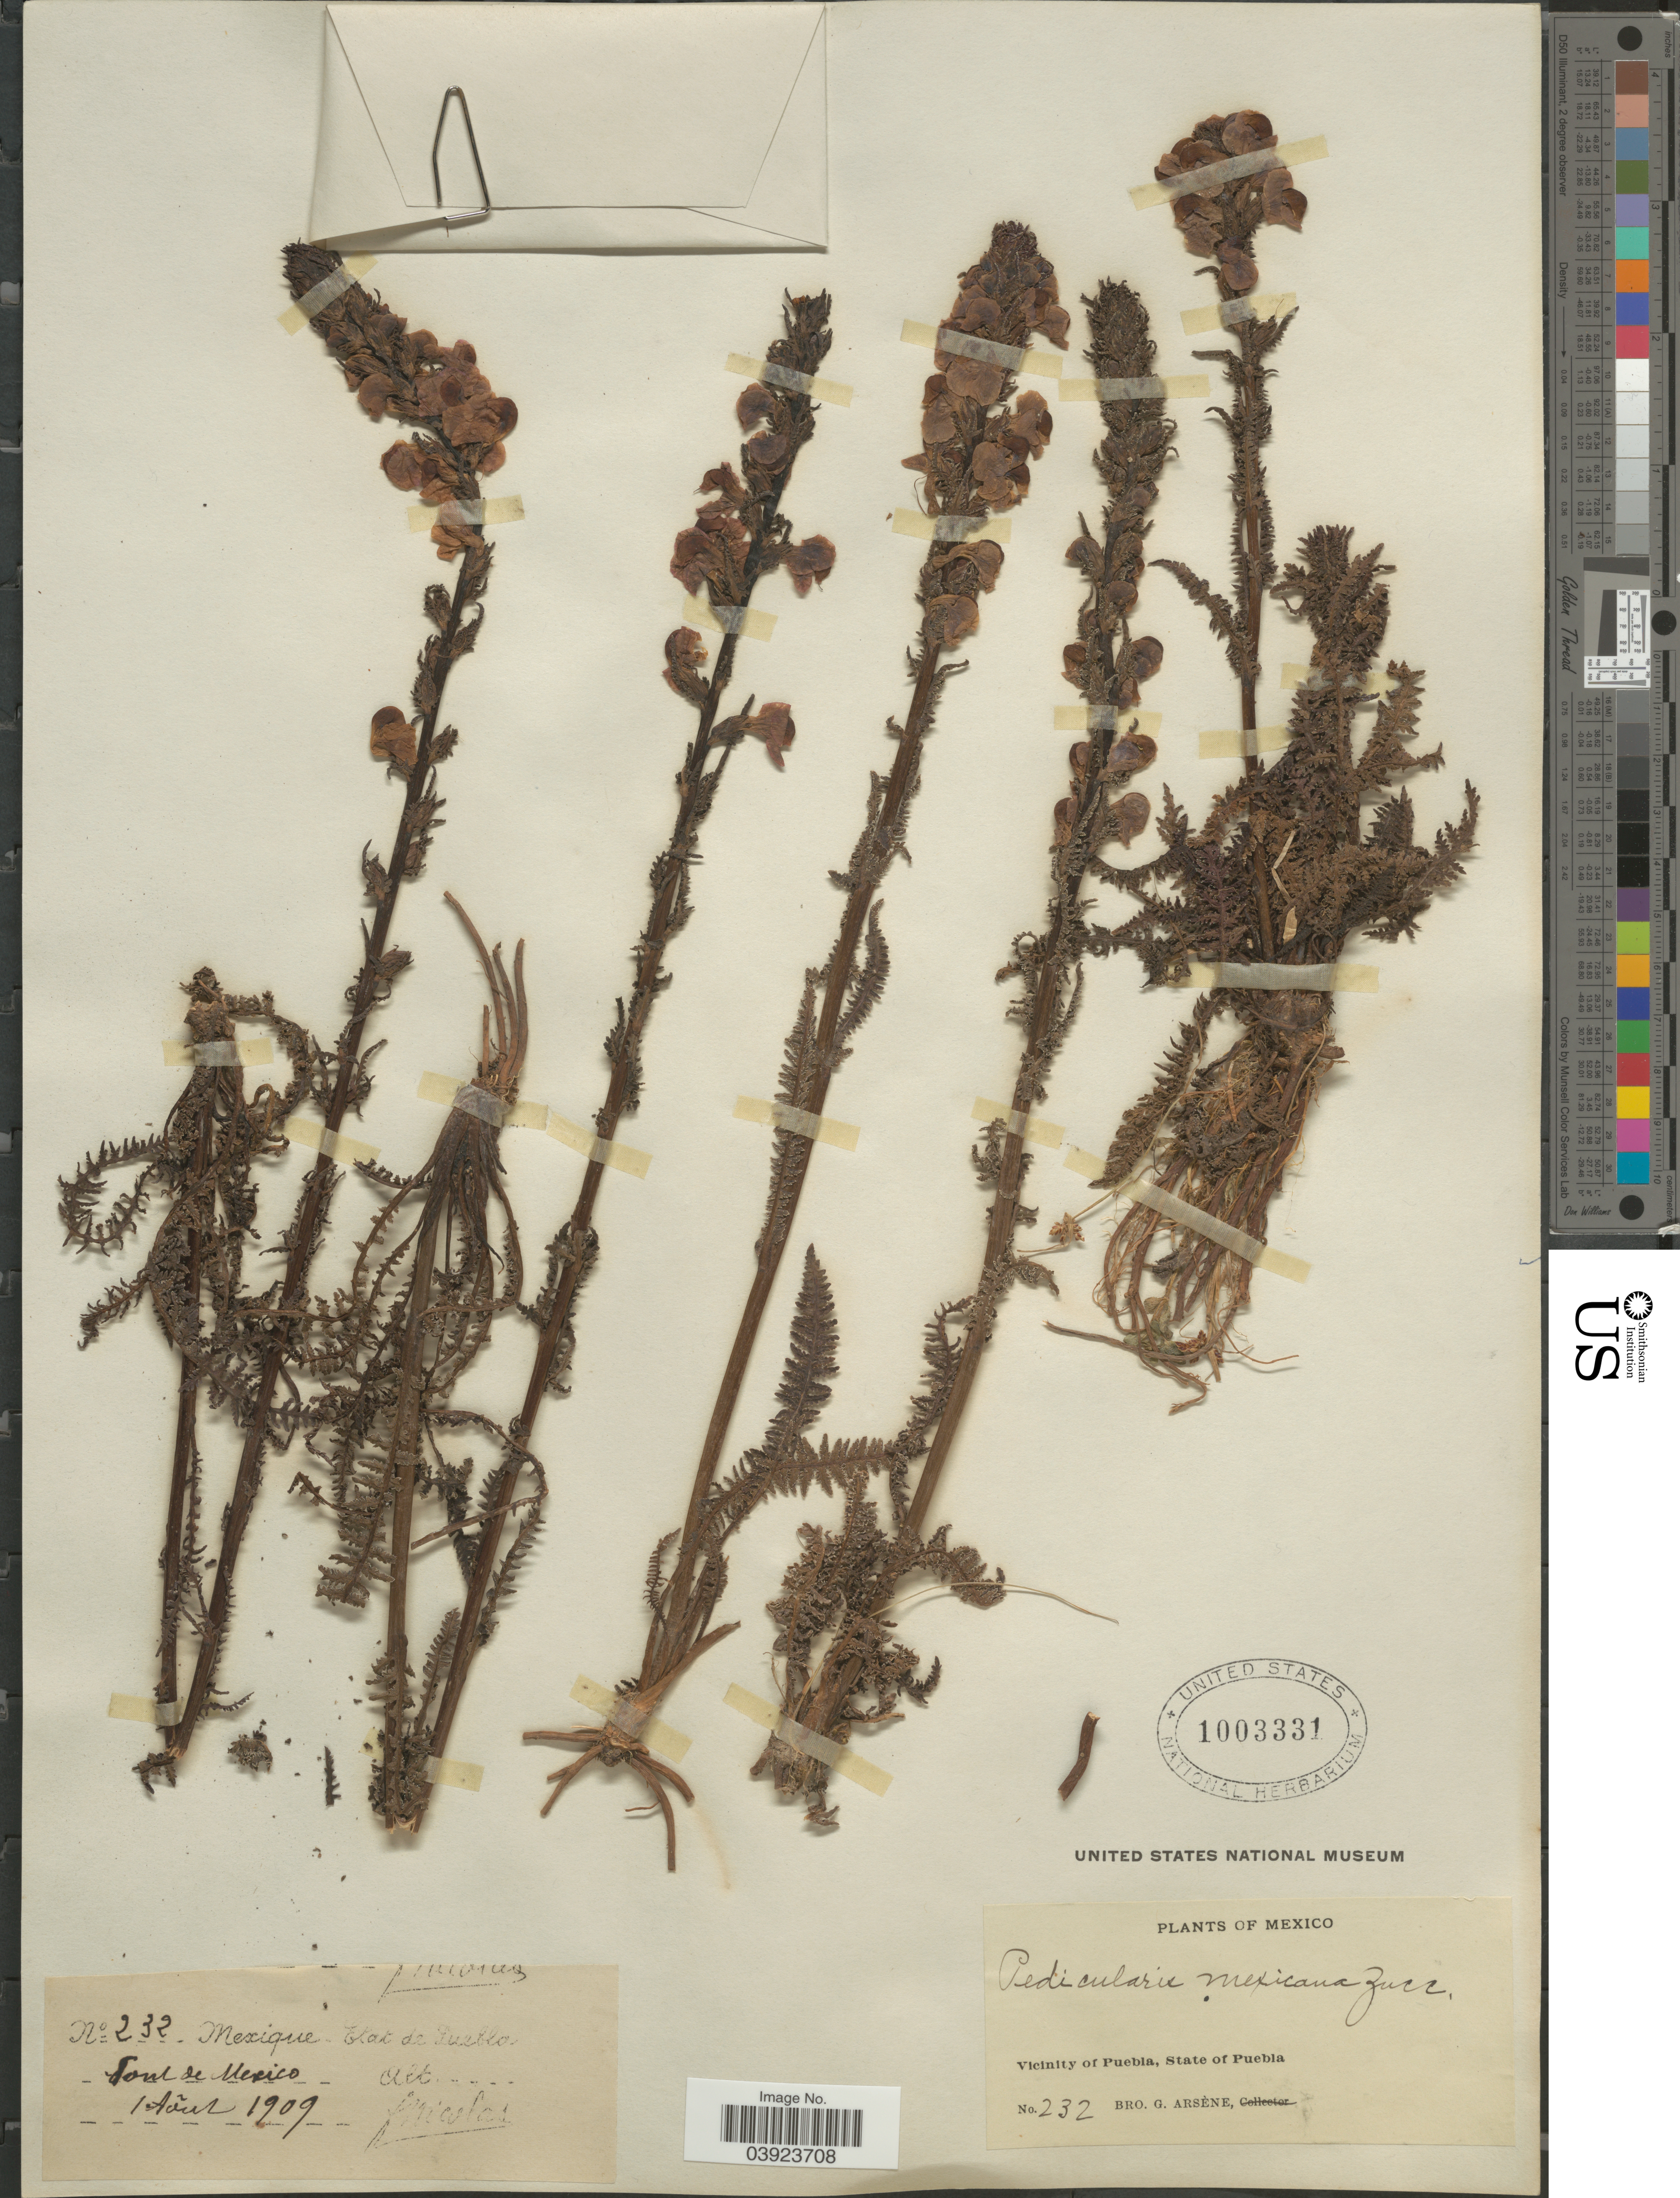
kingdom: Plantae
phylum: Tracheophyta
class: Magnoliopsida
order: Lamiales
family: Orobanchaceae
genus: Pedicularis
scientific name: Pedicularis mexicana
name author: Zucc. ex Bunge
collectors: Bro. G. Arsène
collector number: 232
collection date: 1909-08-01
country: Mexico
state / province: Puebla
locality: Etat de Puebla. Duerte de Mexico. Vicinity of Puebla.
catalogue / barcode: US 1003331